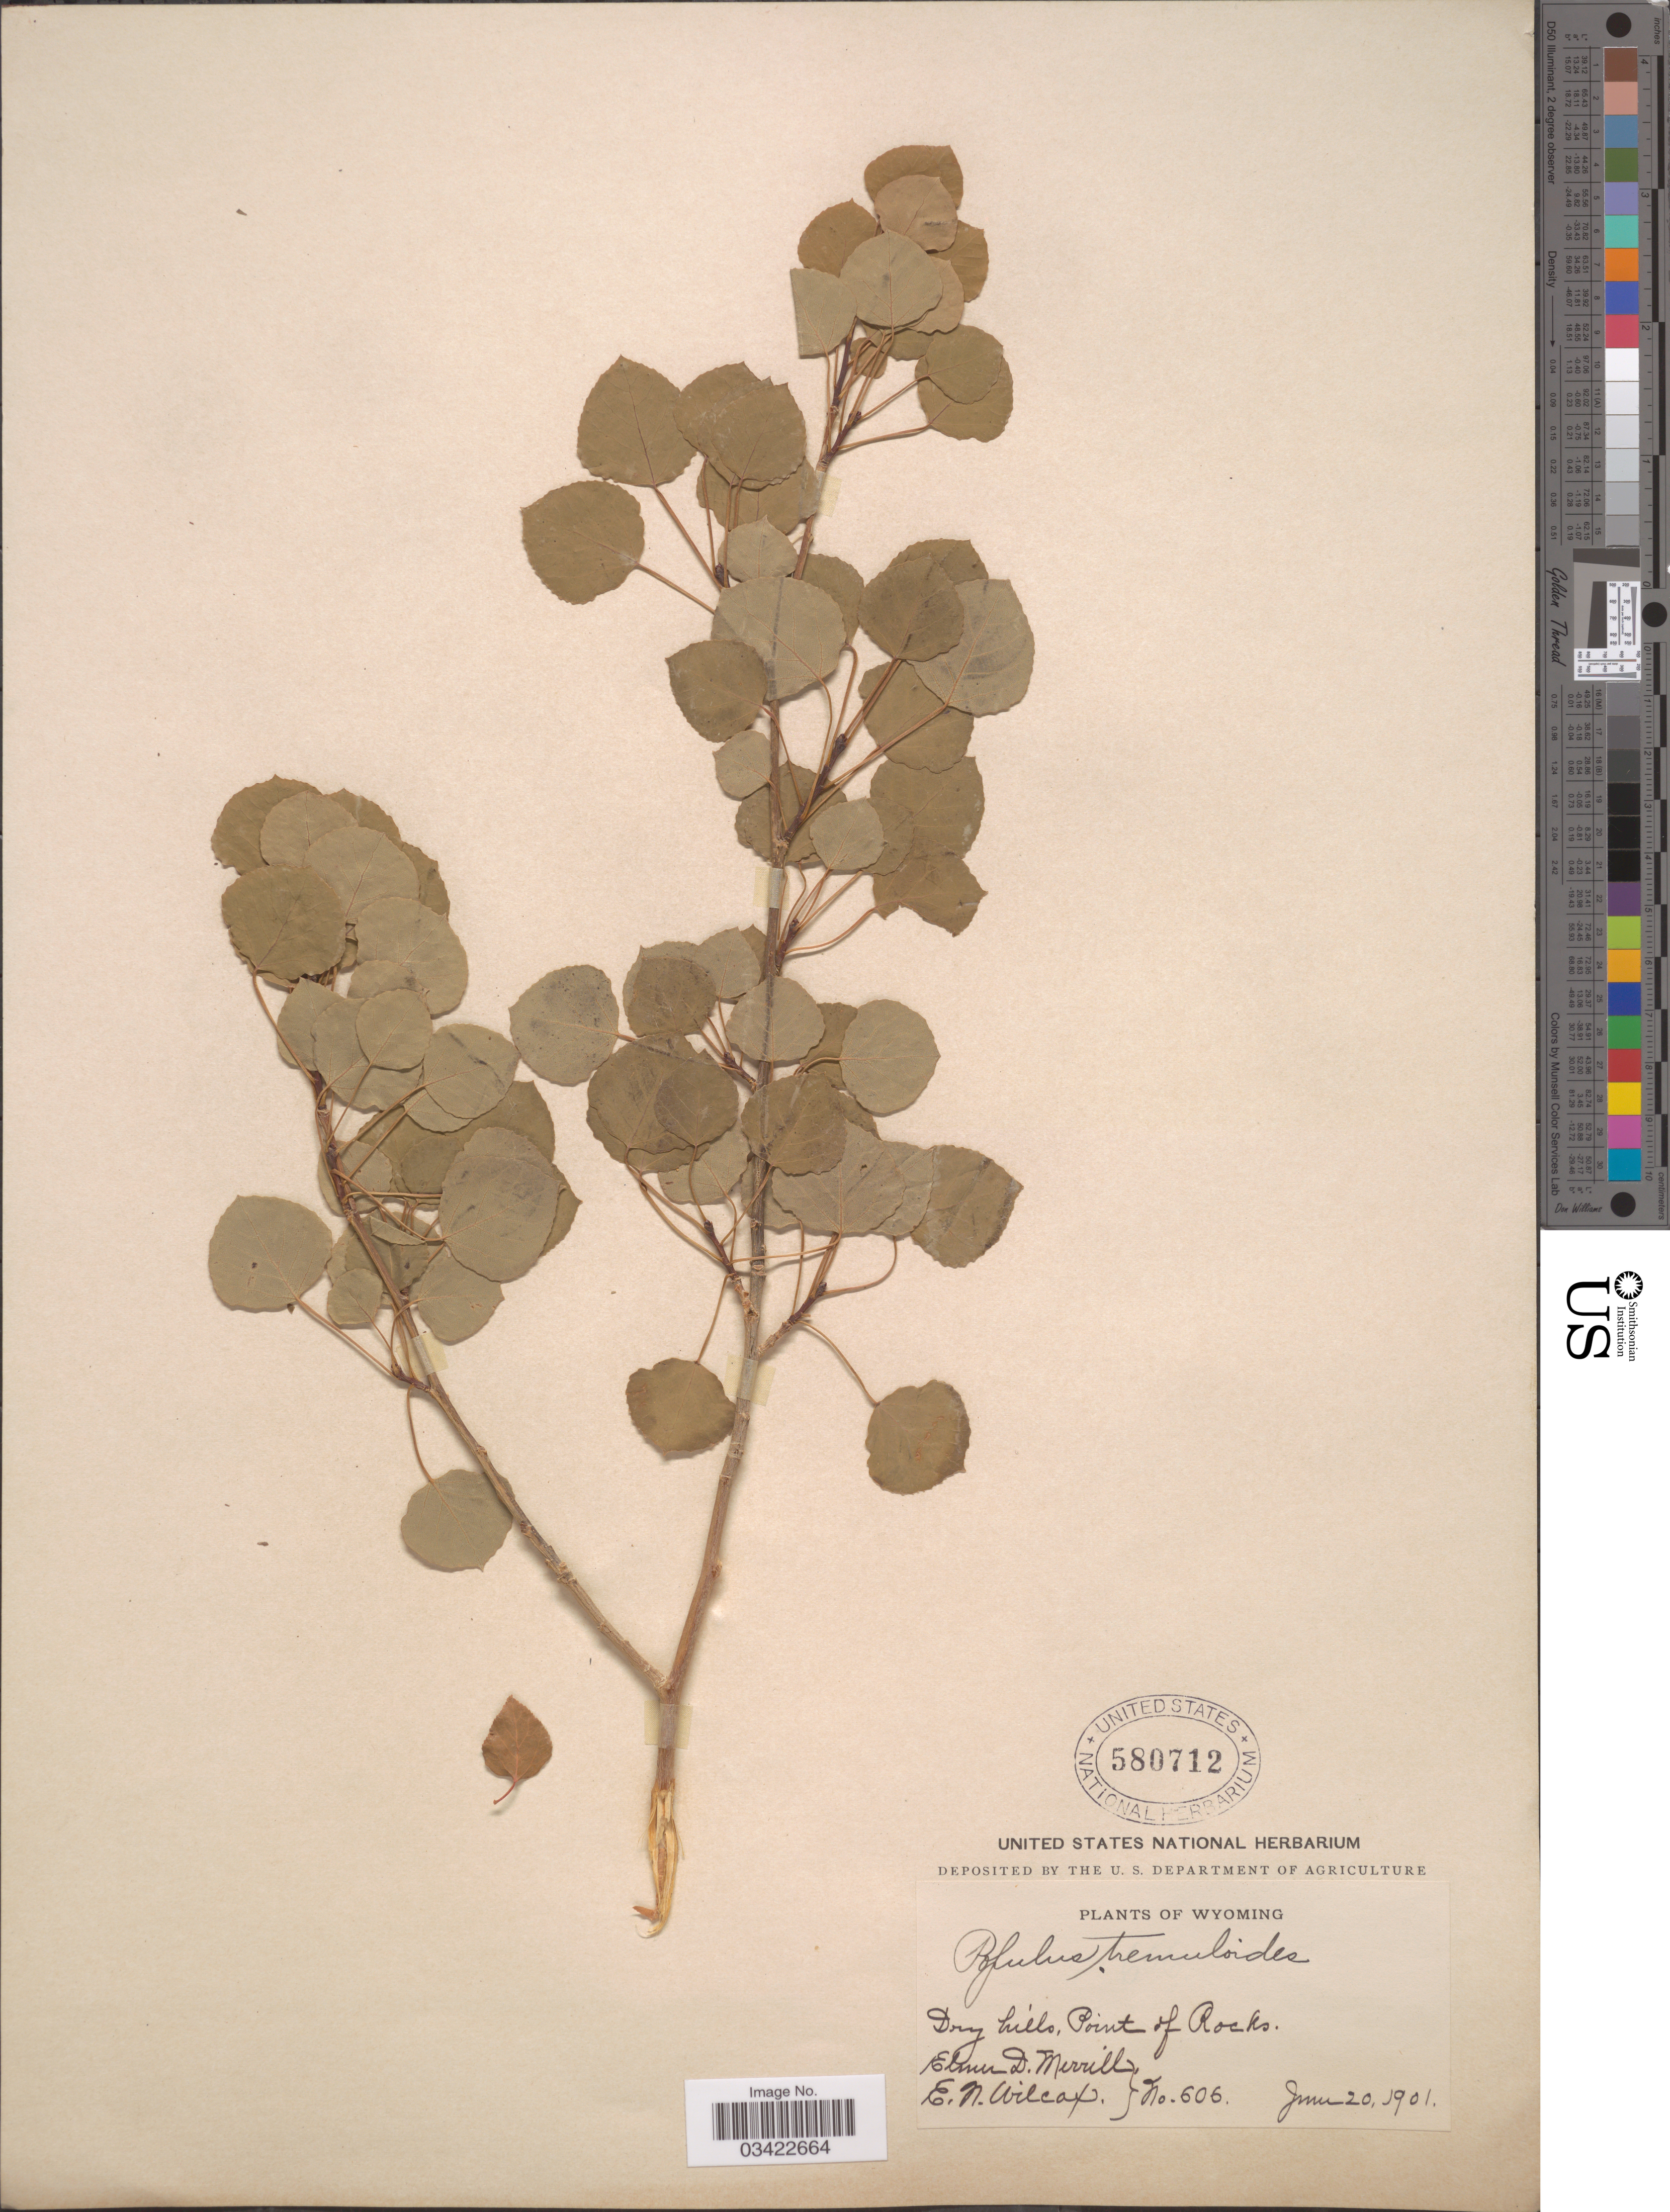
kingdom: Plantae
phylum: Tracheophyta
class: Magnoliopsida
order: Malpighiales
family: Salicaceae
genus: Populus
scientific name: Populus tremuloides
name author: Michx.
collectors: E. D. Merrill & E. Wilcox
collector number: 606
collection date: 1901-06-20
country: United States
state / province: Wyoming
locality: Dry hills, Point of Rocks.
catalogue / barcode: US 580712